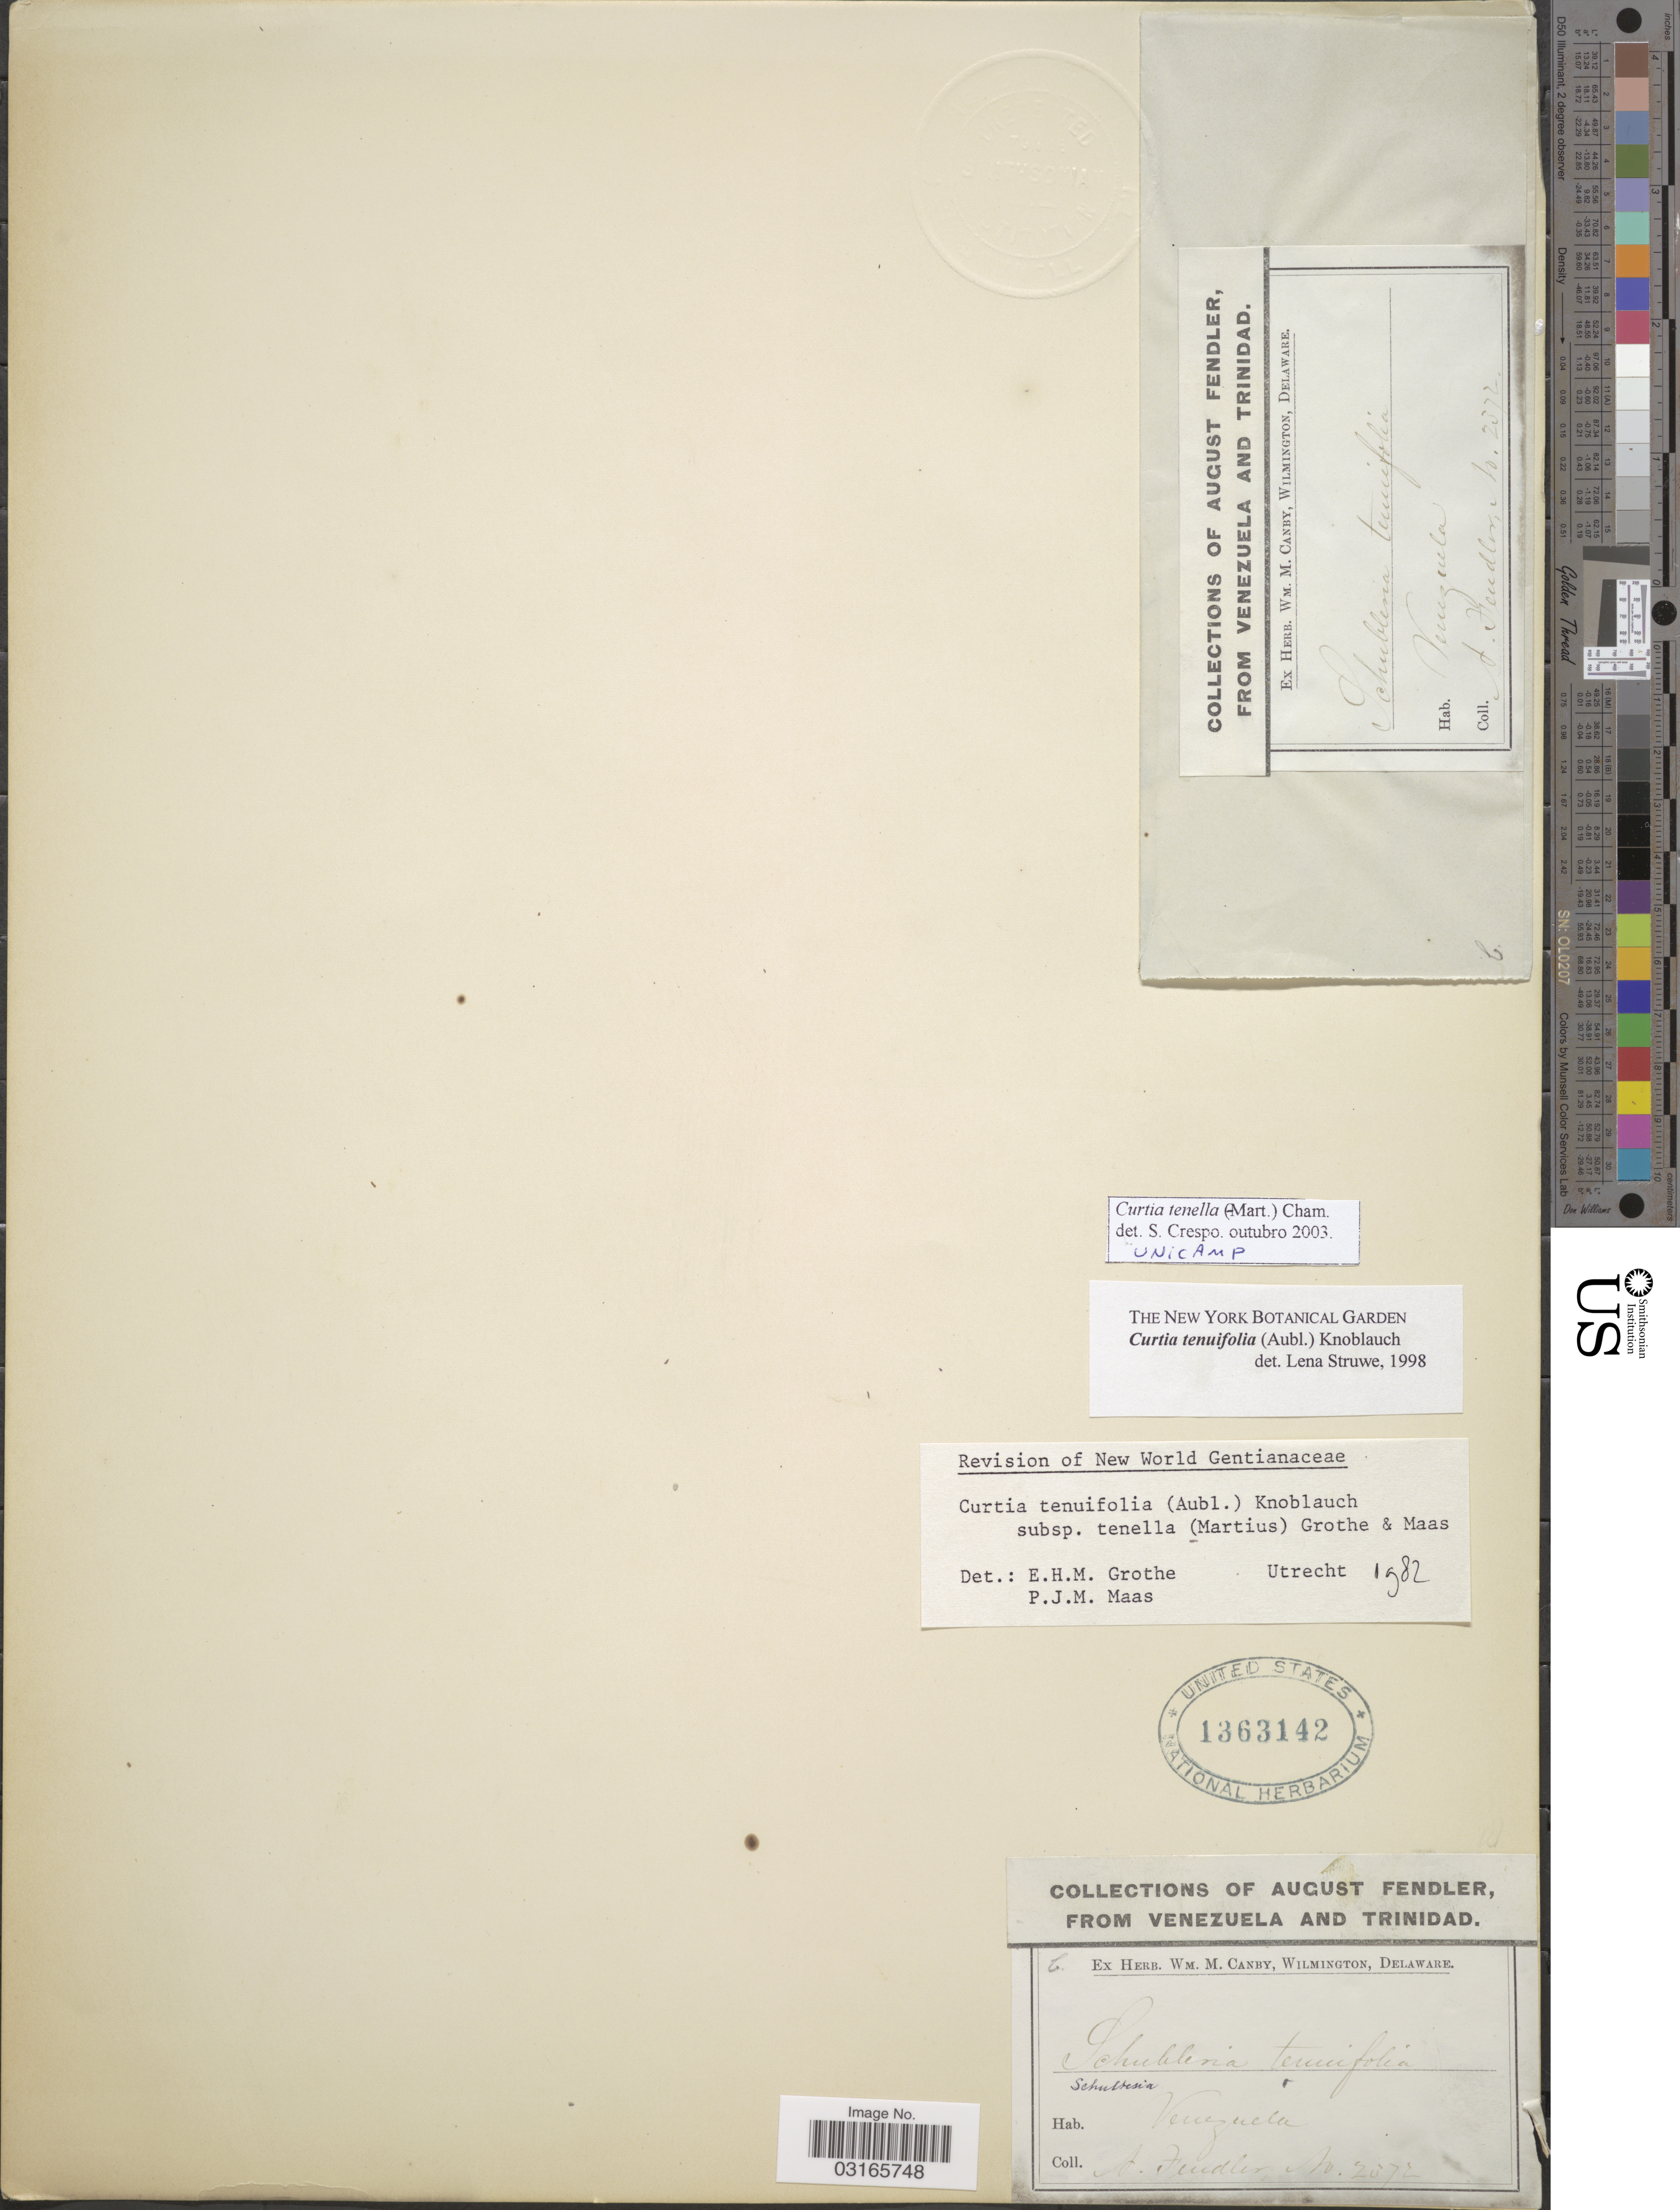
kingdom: Plantae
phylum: Tracheophyta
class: Magnoliopsida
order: Gentianales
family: Gentianaceae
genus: Curtia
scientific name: Curtia tenuifolia subsp. tenella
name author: (Mart.) E.H.M. Grothe & Maas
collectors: A. Fendler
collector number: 2372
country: Venezuela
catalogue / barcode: US 1363142